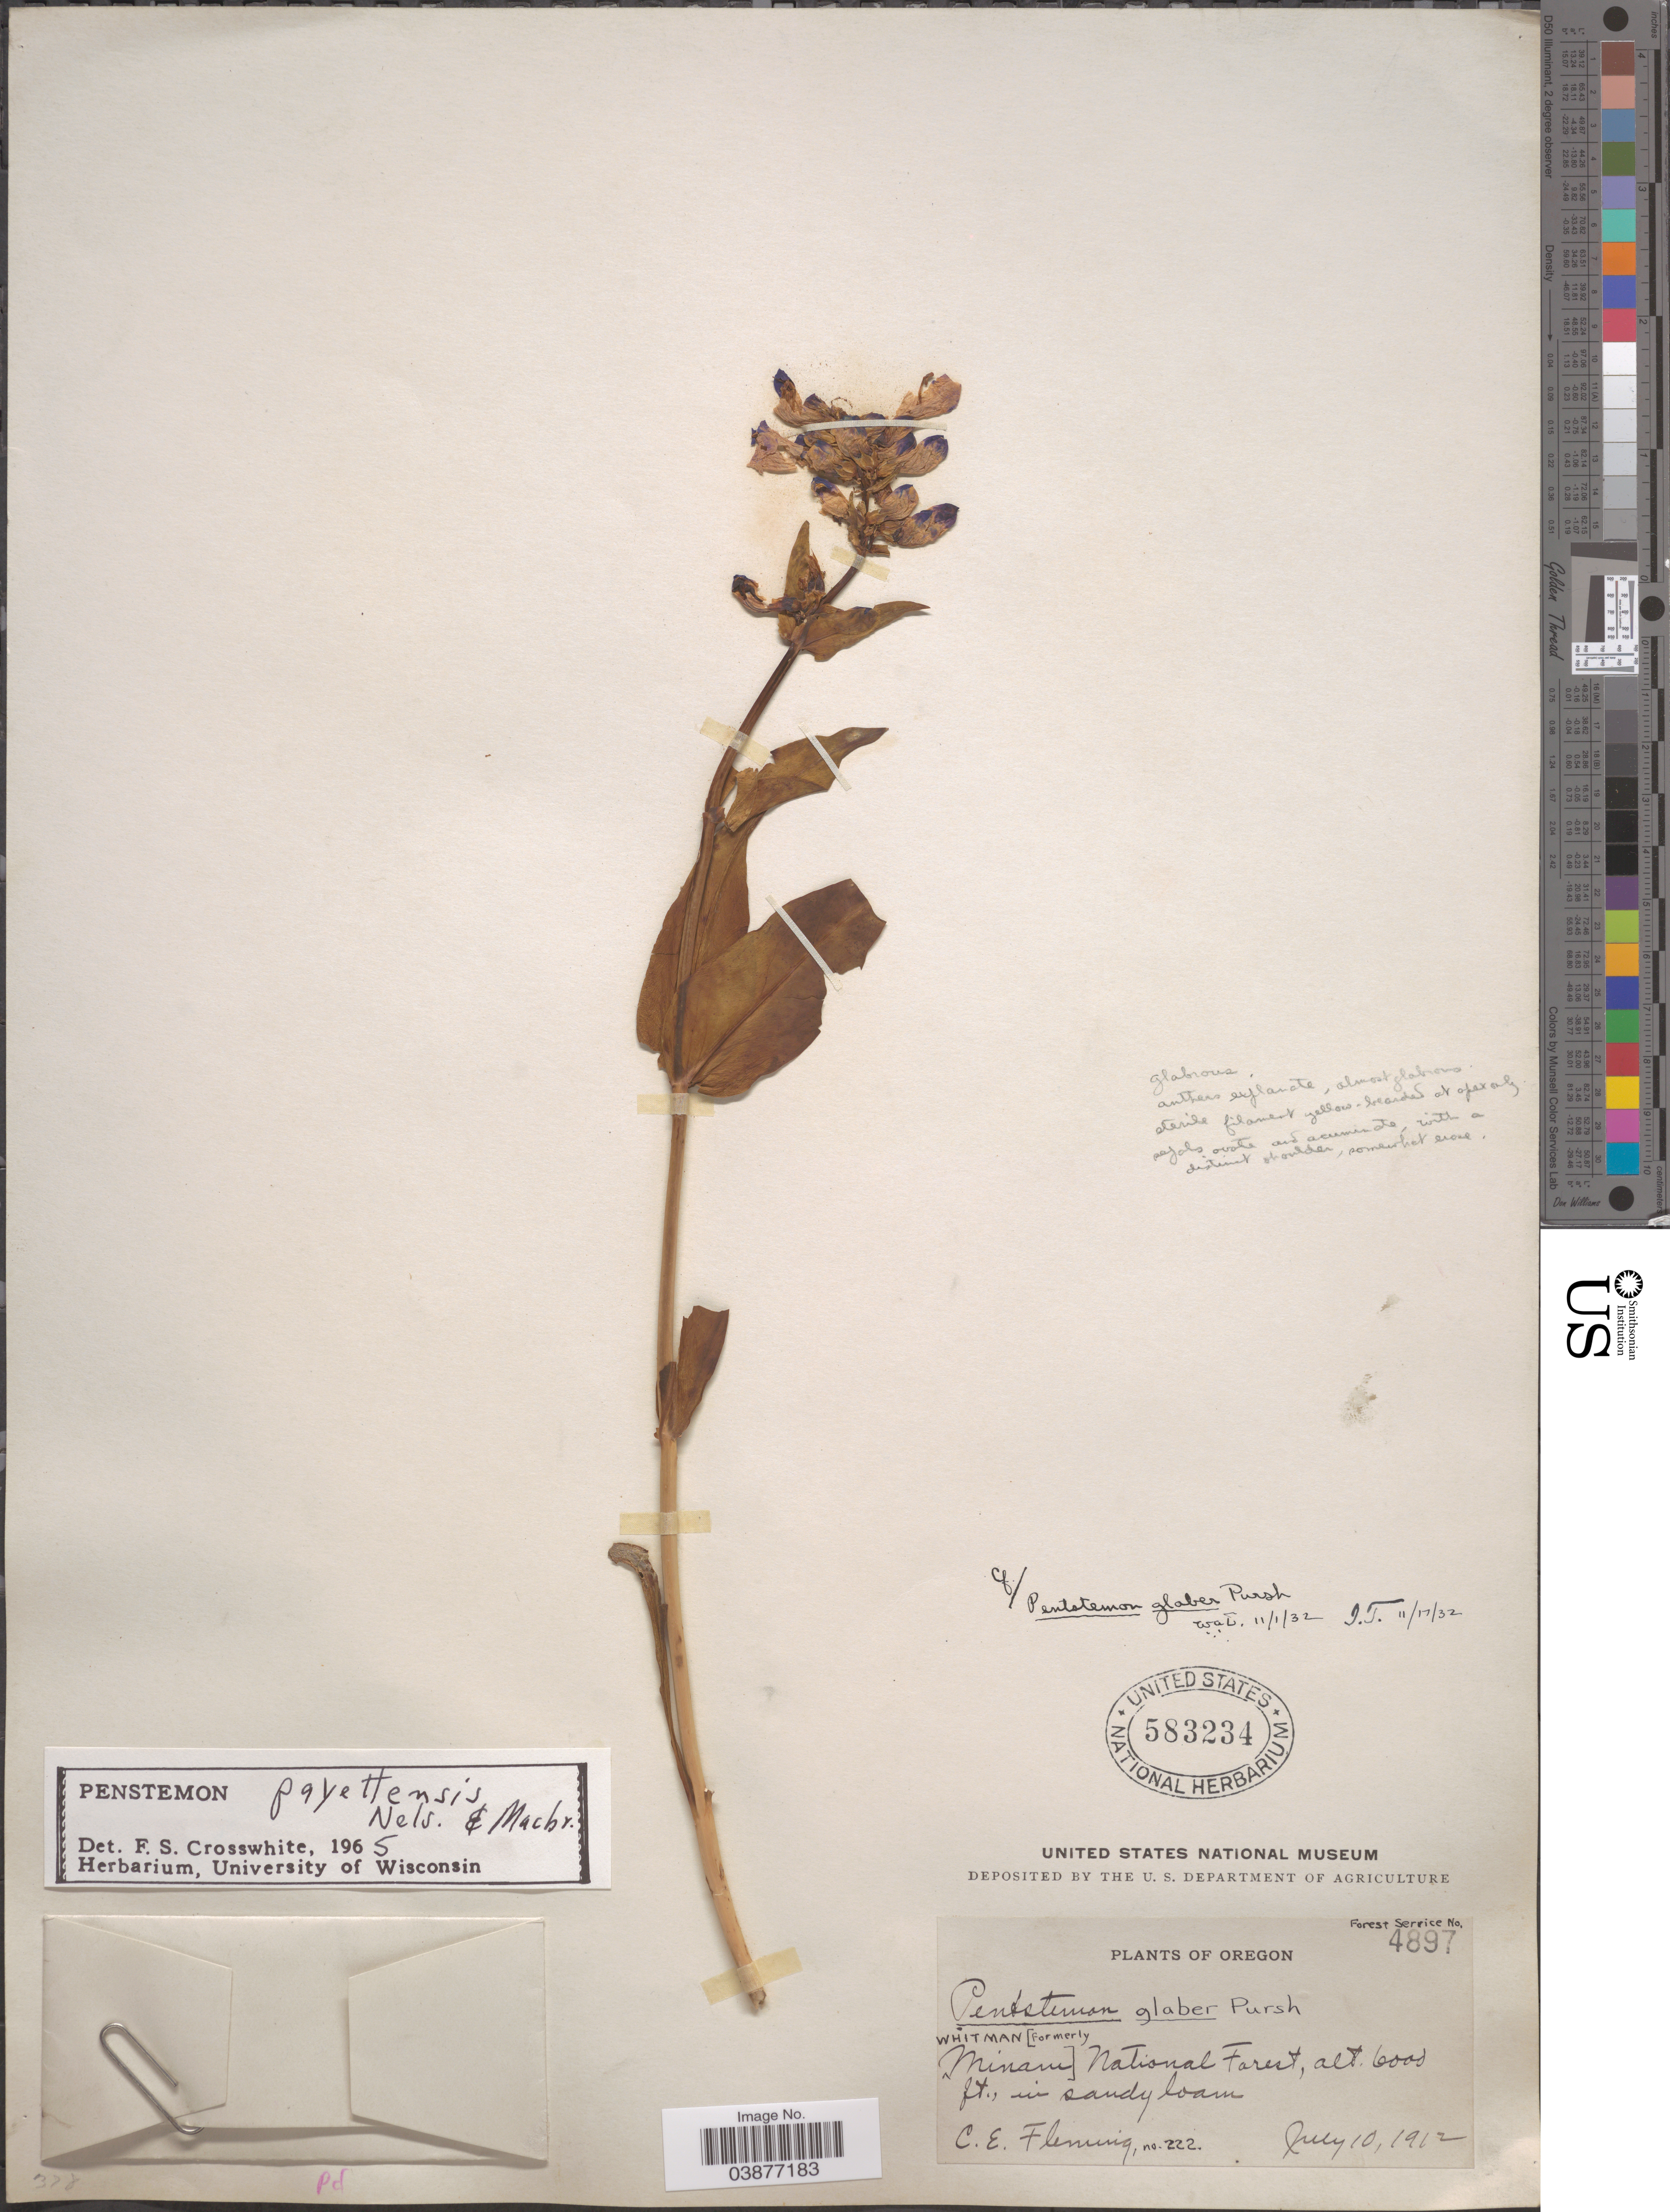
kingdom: Plantae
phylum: Tracheophyta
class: Magnoliopsida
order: Lamiales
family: Plantaginaceae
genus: Penstemon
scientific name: Penstemon payettensis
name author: J.F. Macbr. & A. Nelson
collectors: C. Fleming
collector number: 222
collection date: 1912-07-10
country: United States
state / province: Oregon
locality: Whitman [Formerly Minam] National Forest.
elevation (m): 1829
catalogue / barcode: US 583234